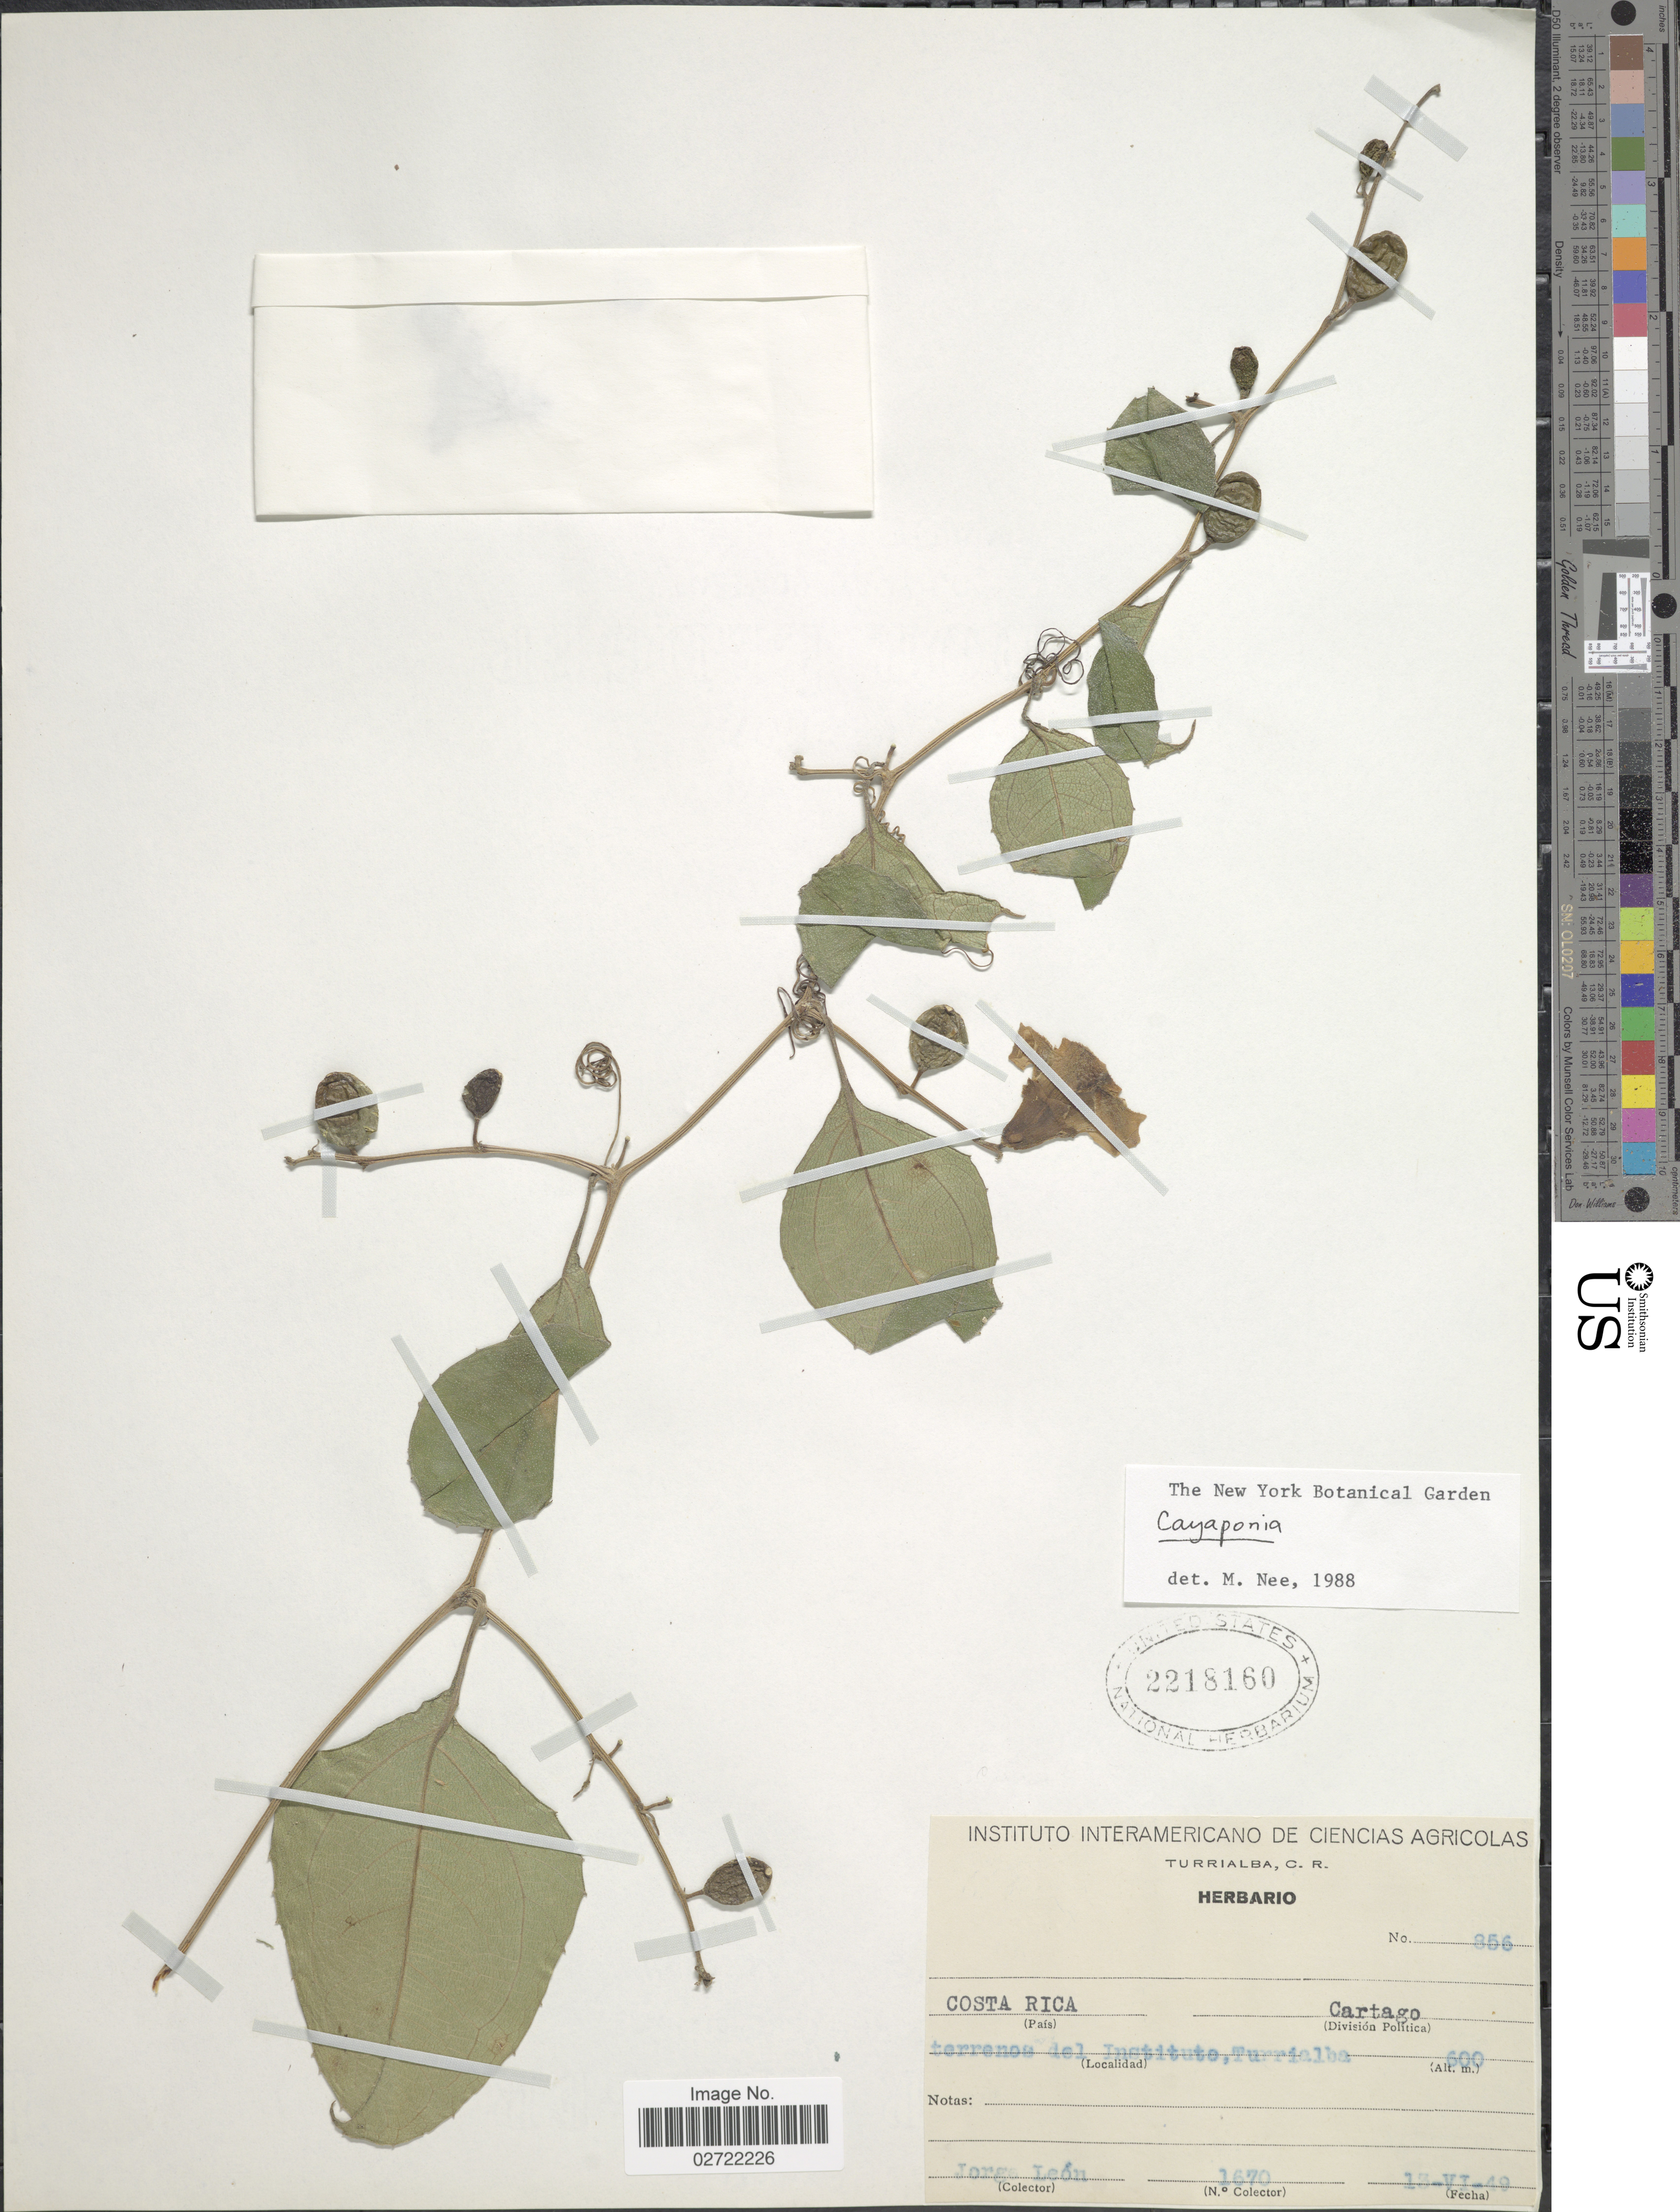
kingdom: Plantae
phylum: Tracheophyta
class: Magnoliopsida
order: Cucurbitales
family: Cucurbitaceae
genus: Cayaponia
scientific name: Cayaponia sp.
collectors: J. León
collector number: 1670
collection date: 1949-06-13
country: Costa Rica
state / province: Cartago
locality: Terrenos del Instituto, Turrialba.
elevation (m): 600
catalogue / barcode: US 2218160